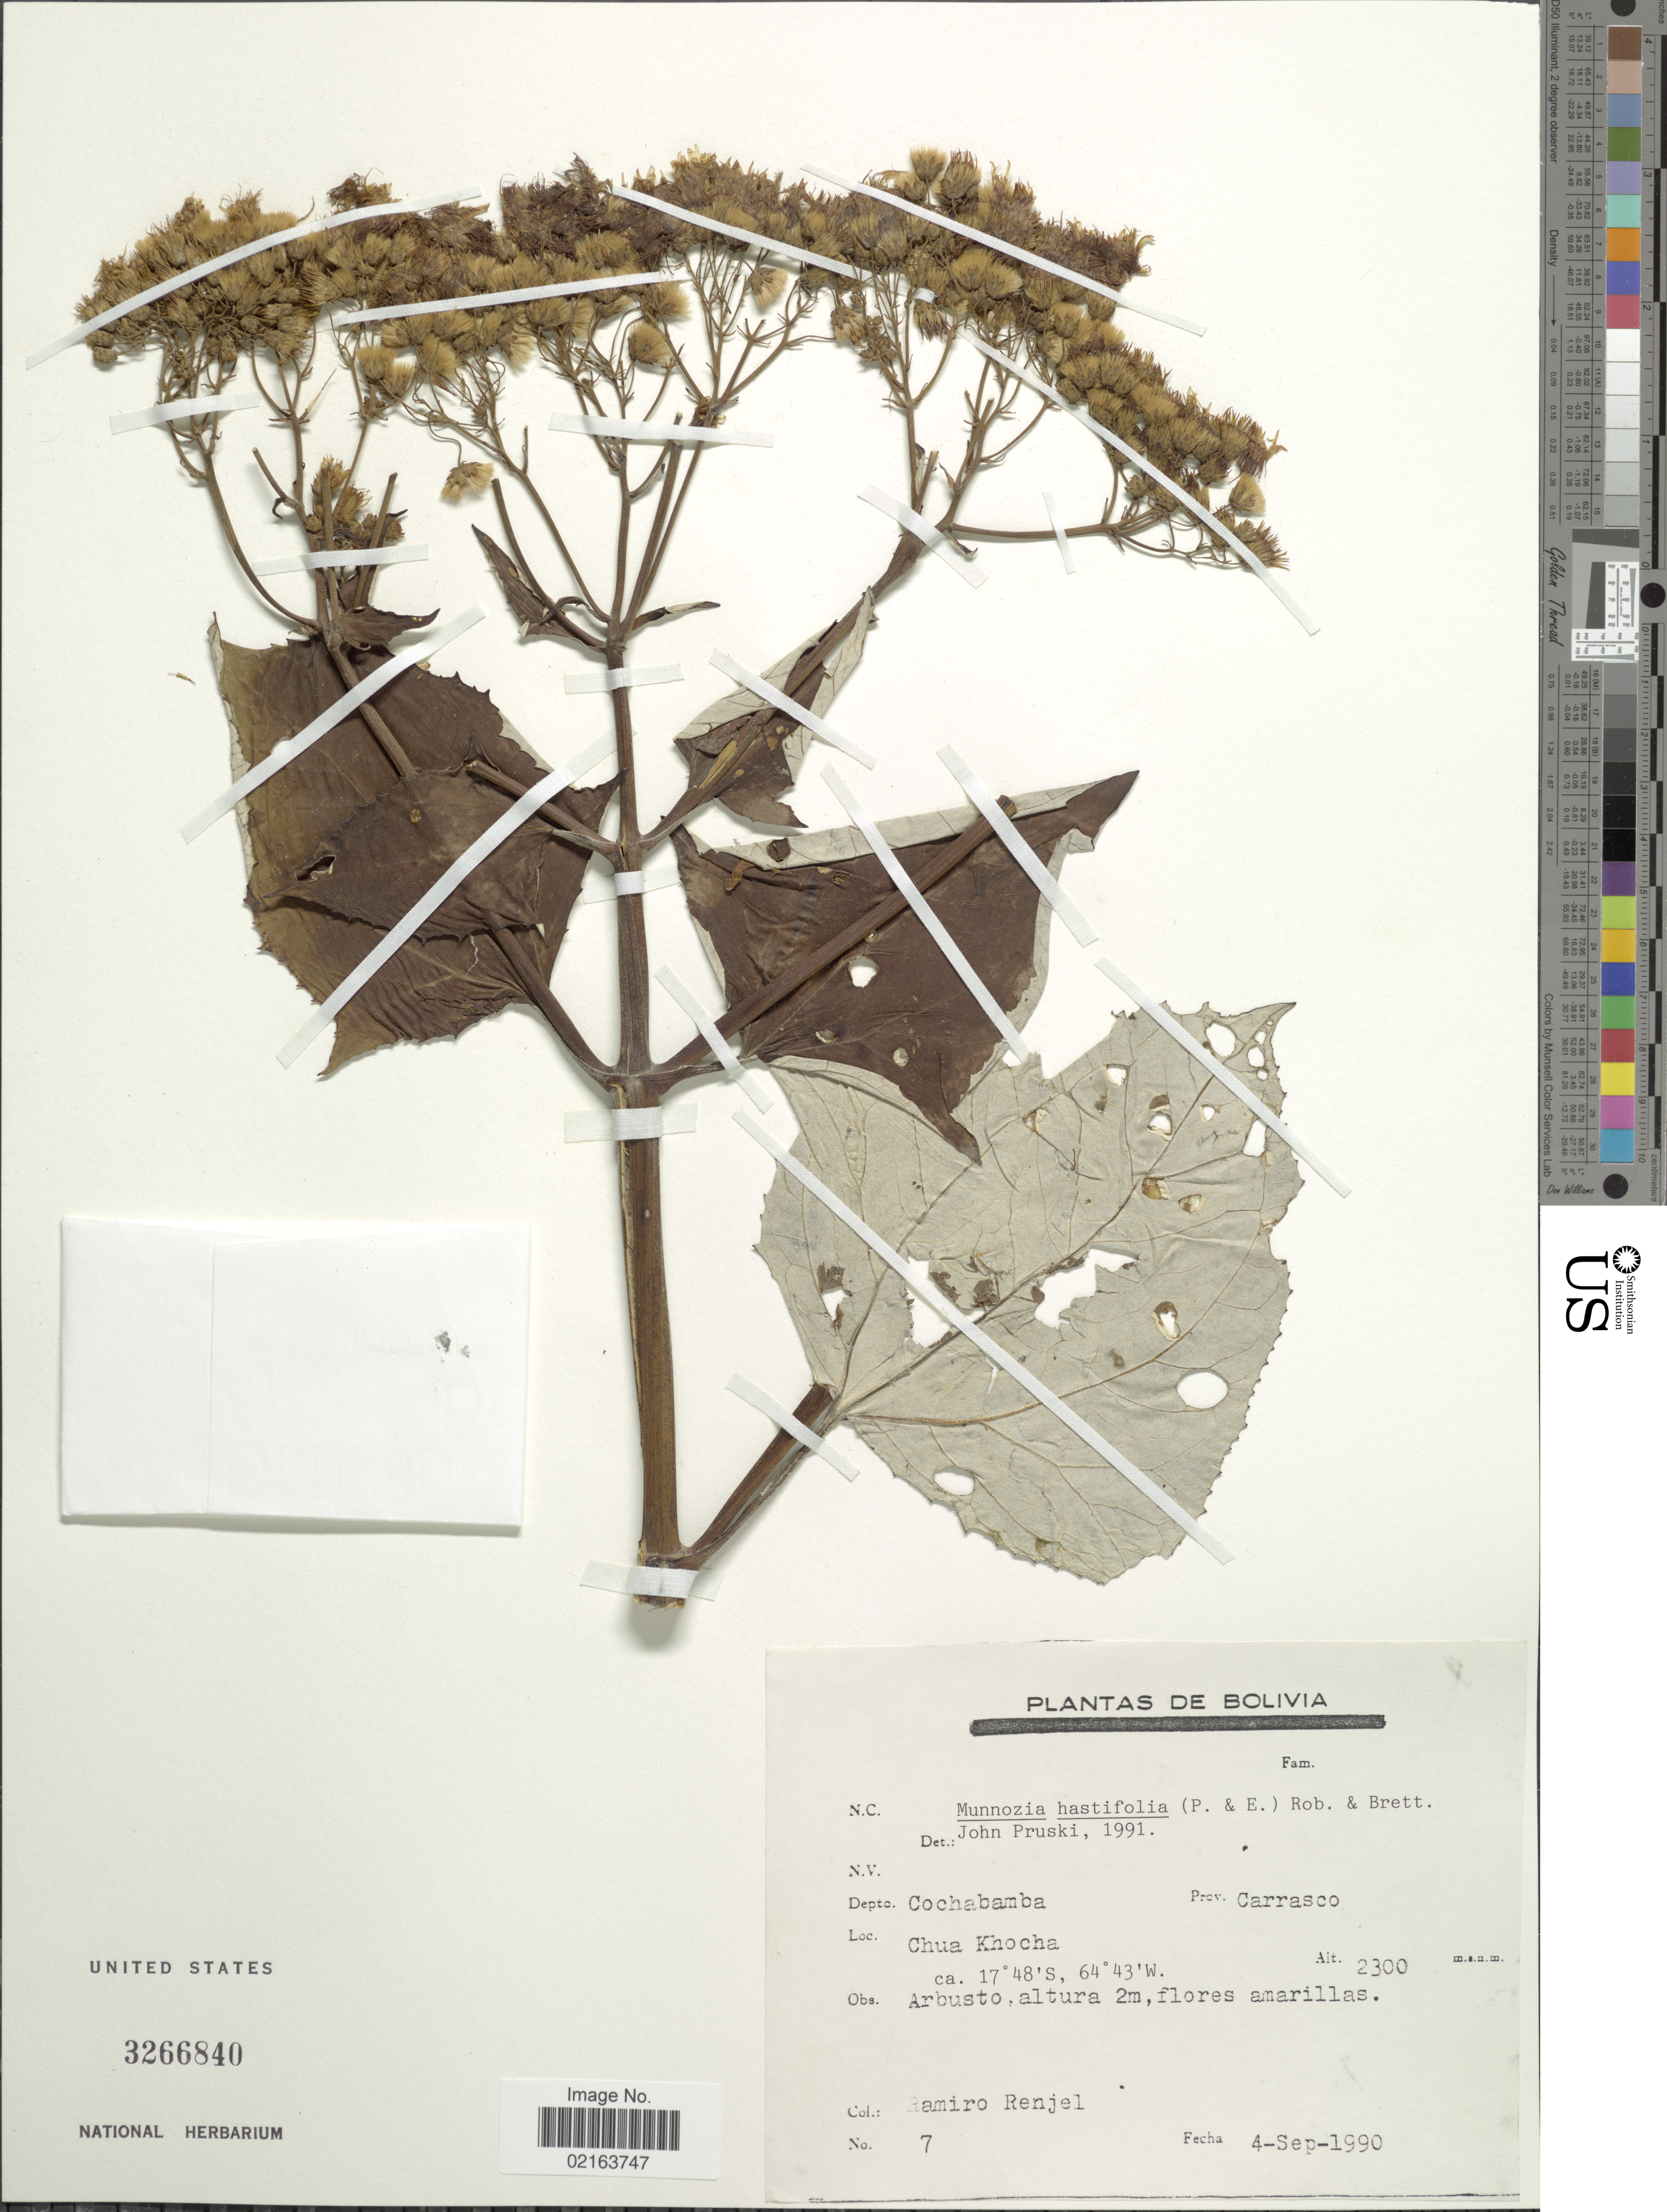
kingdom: Plantae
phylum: Tracheophyta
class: Magnoliopsida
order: Asterales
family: Asteraceae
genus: Munnozia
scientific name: Munnozia hastifolia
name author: (Poepp.) H. Rob. & Brettell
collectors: R. Renjel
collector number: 7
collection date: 1990-09-04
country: Bolivia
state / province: Cochabamba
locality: Depto. Cochabamba, Prov. Carrasco, Chua Khocha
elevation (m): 2300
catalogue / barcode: US 3266840